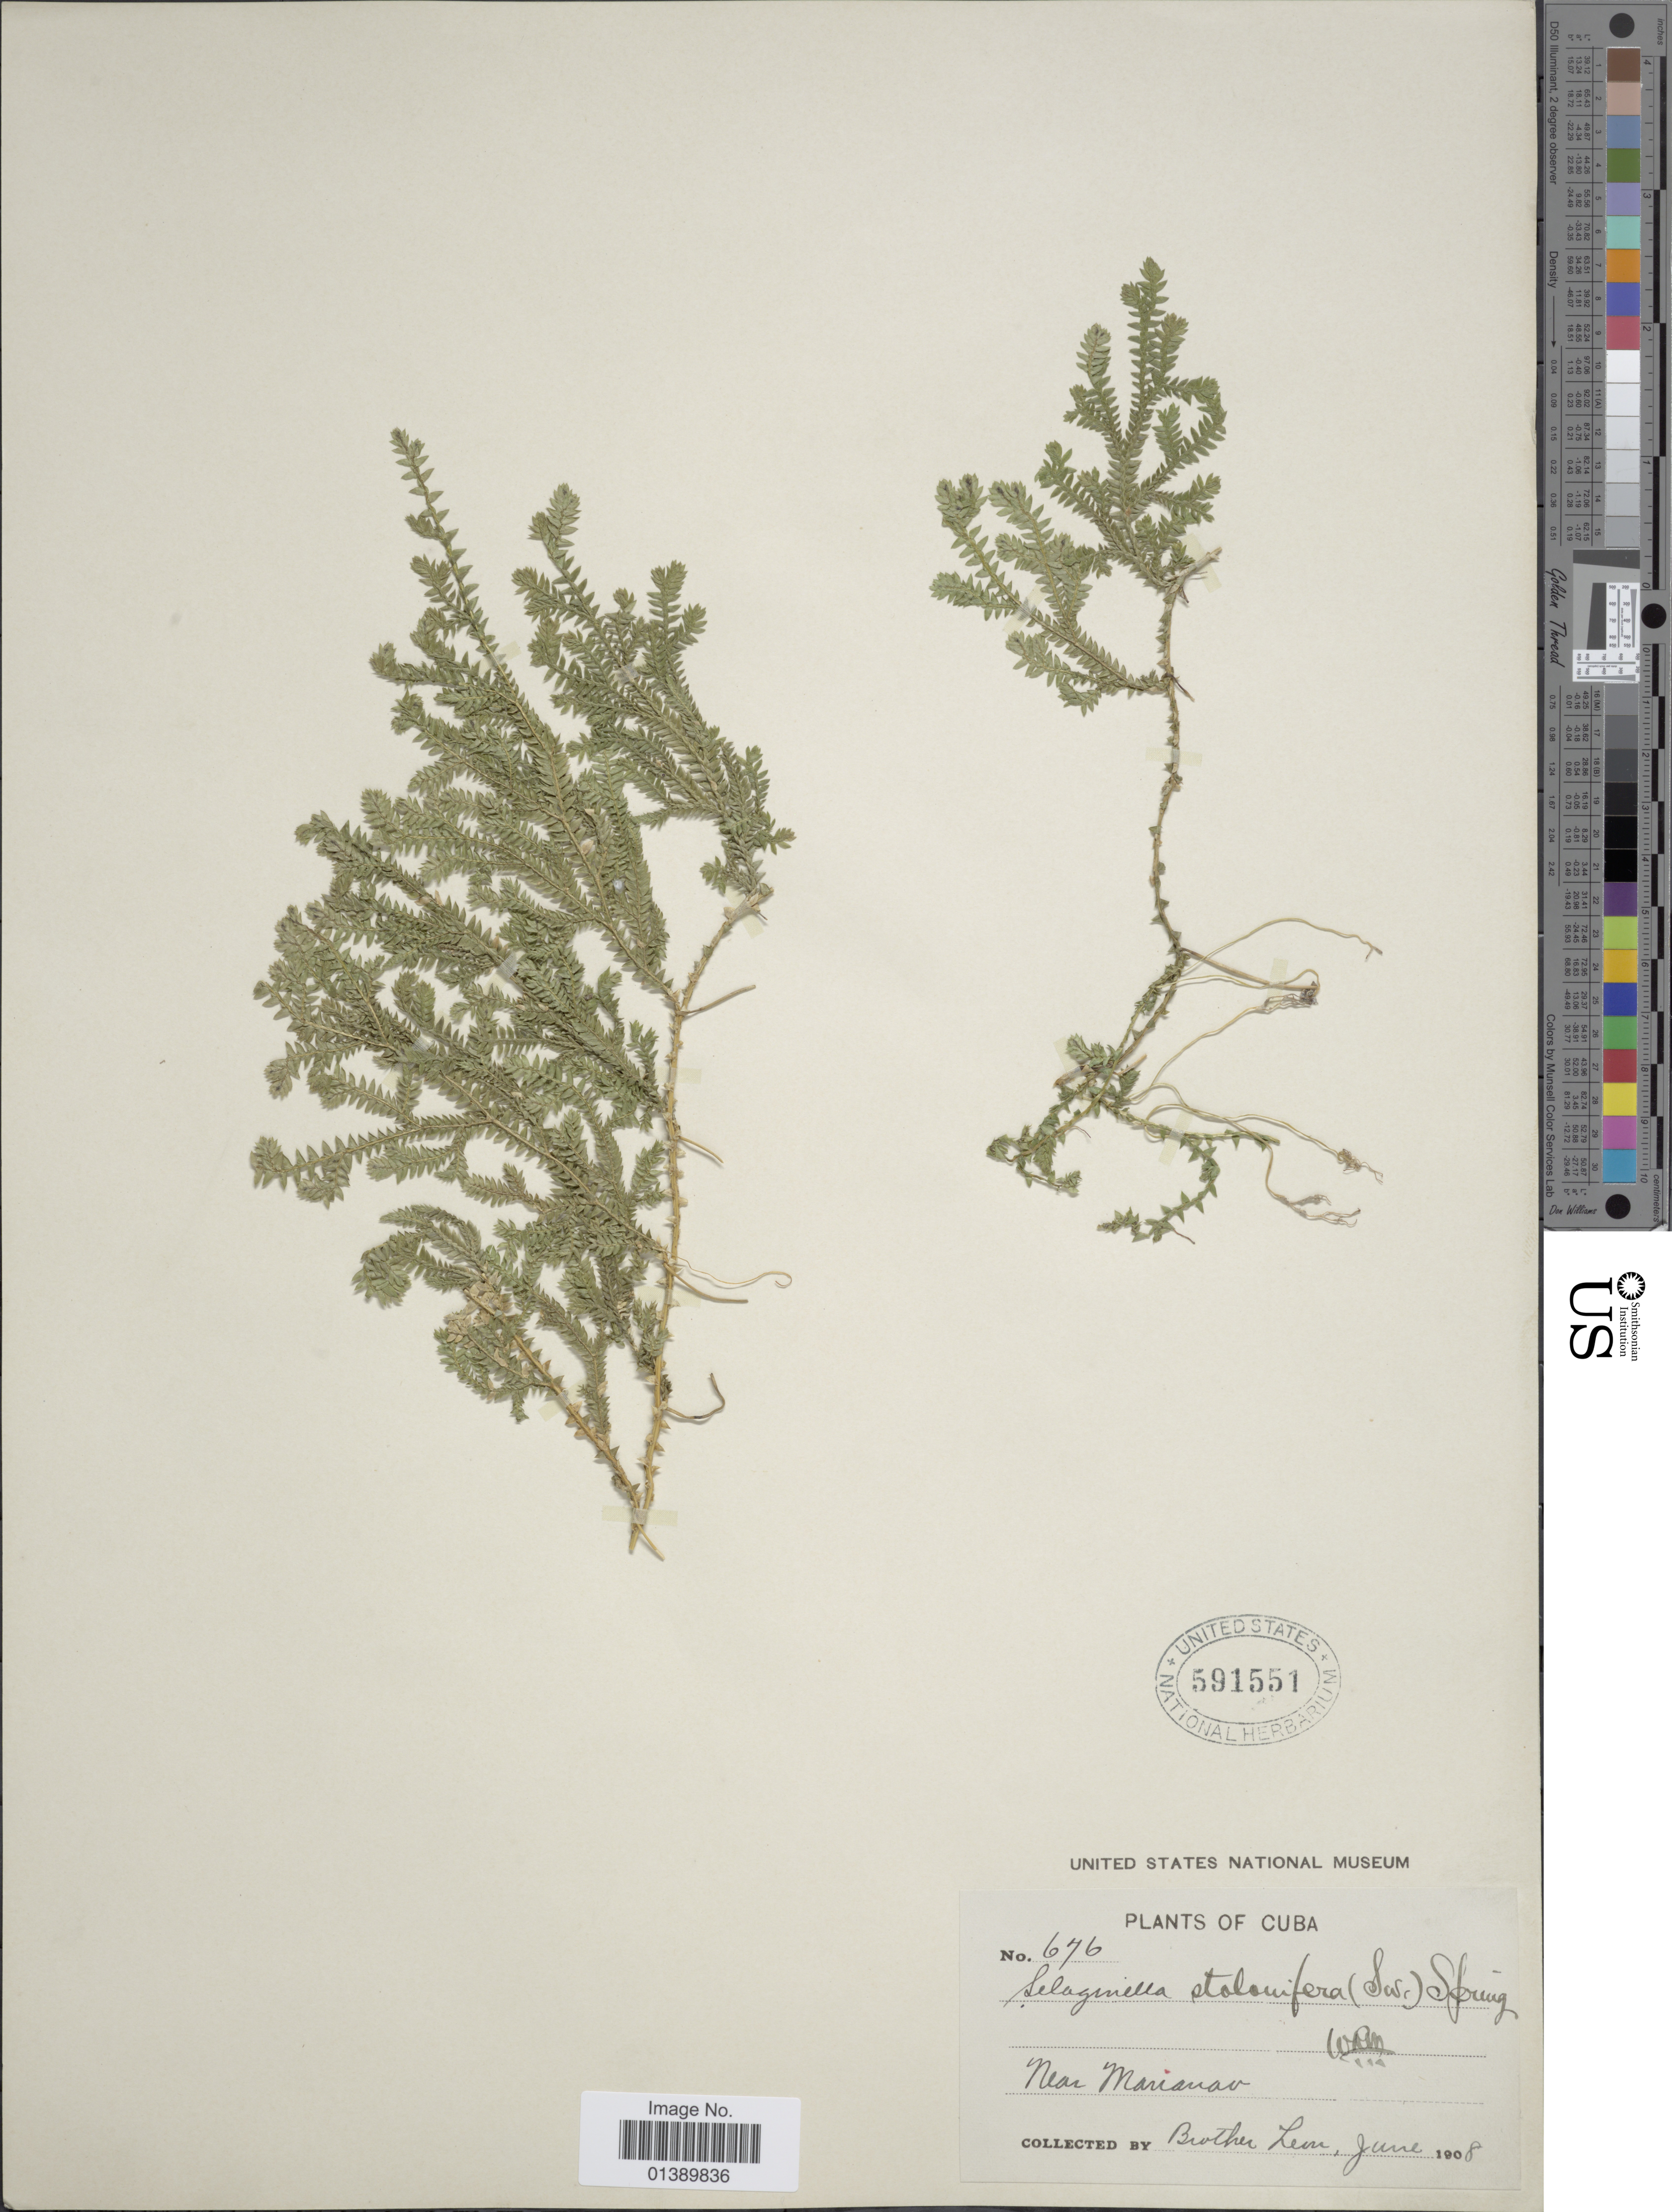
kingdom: Plantae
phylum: Tracheophyta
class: Lycopodiopsida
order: Selaginellales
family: Selaginellaceae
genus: Selaginella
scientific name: Selaginella plumosa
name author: (L.) C. Presl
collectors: F. Leon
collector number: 676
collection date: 1908-06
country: Cuba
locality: Near Marianao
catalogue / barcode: US 591551